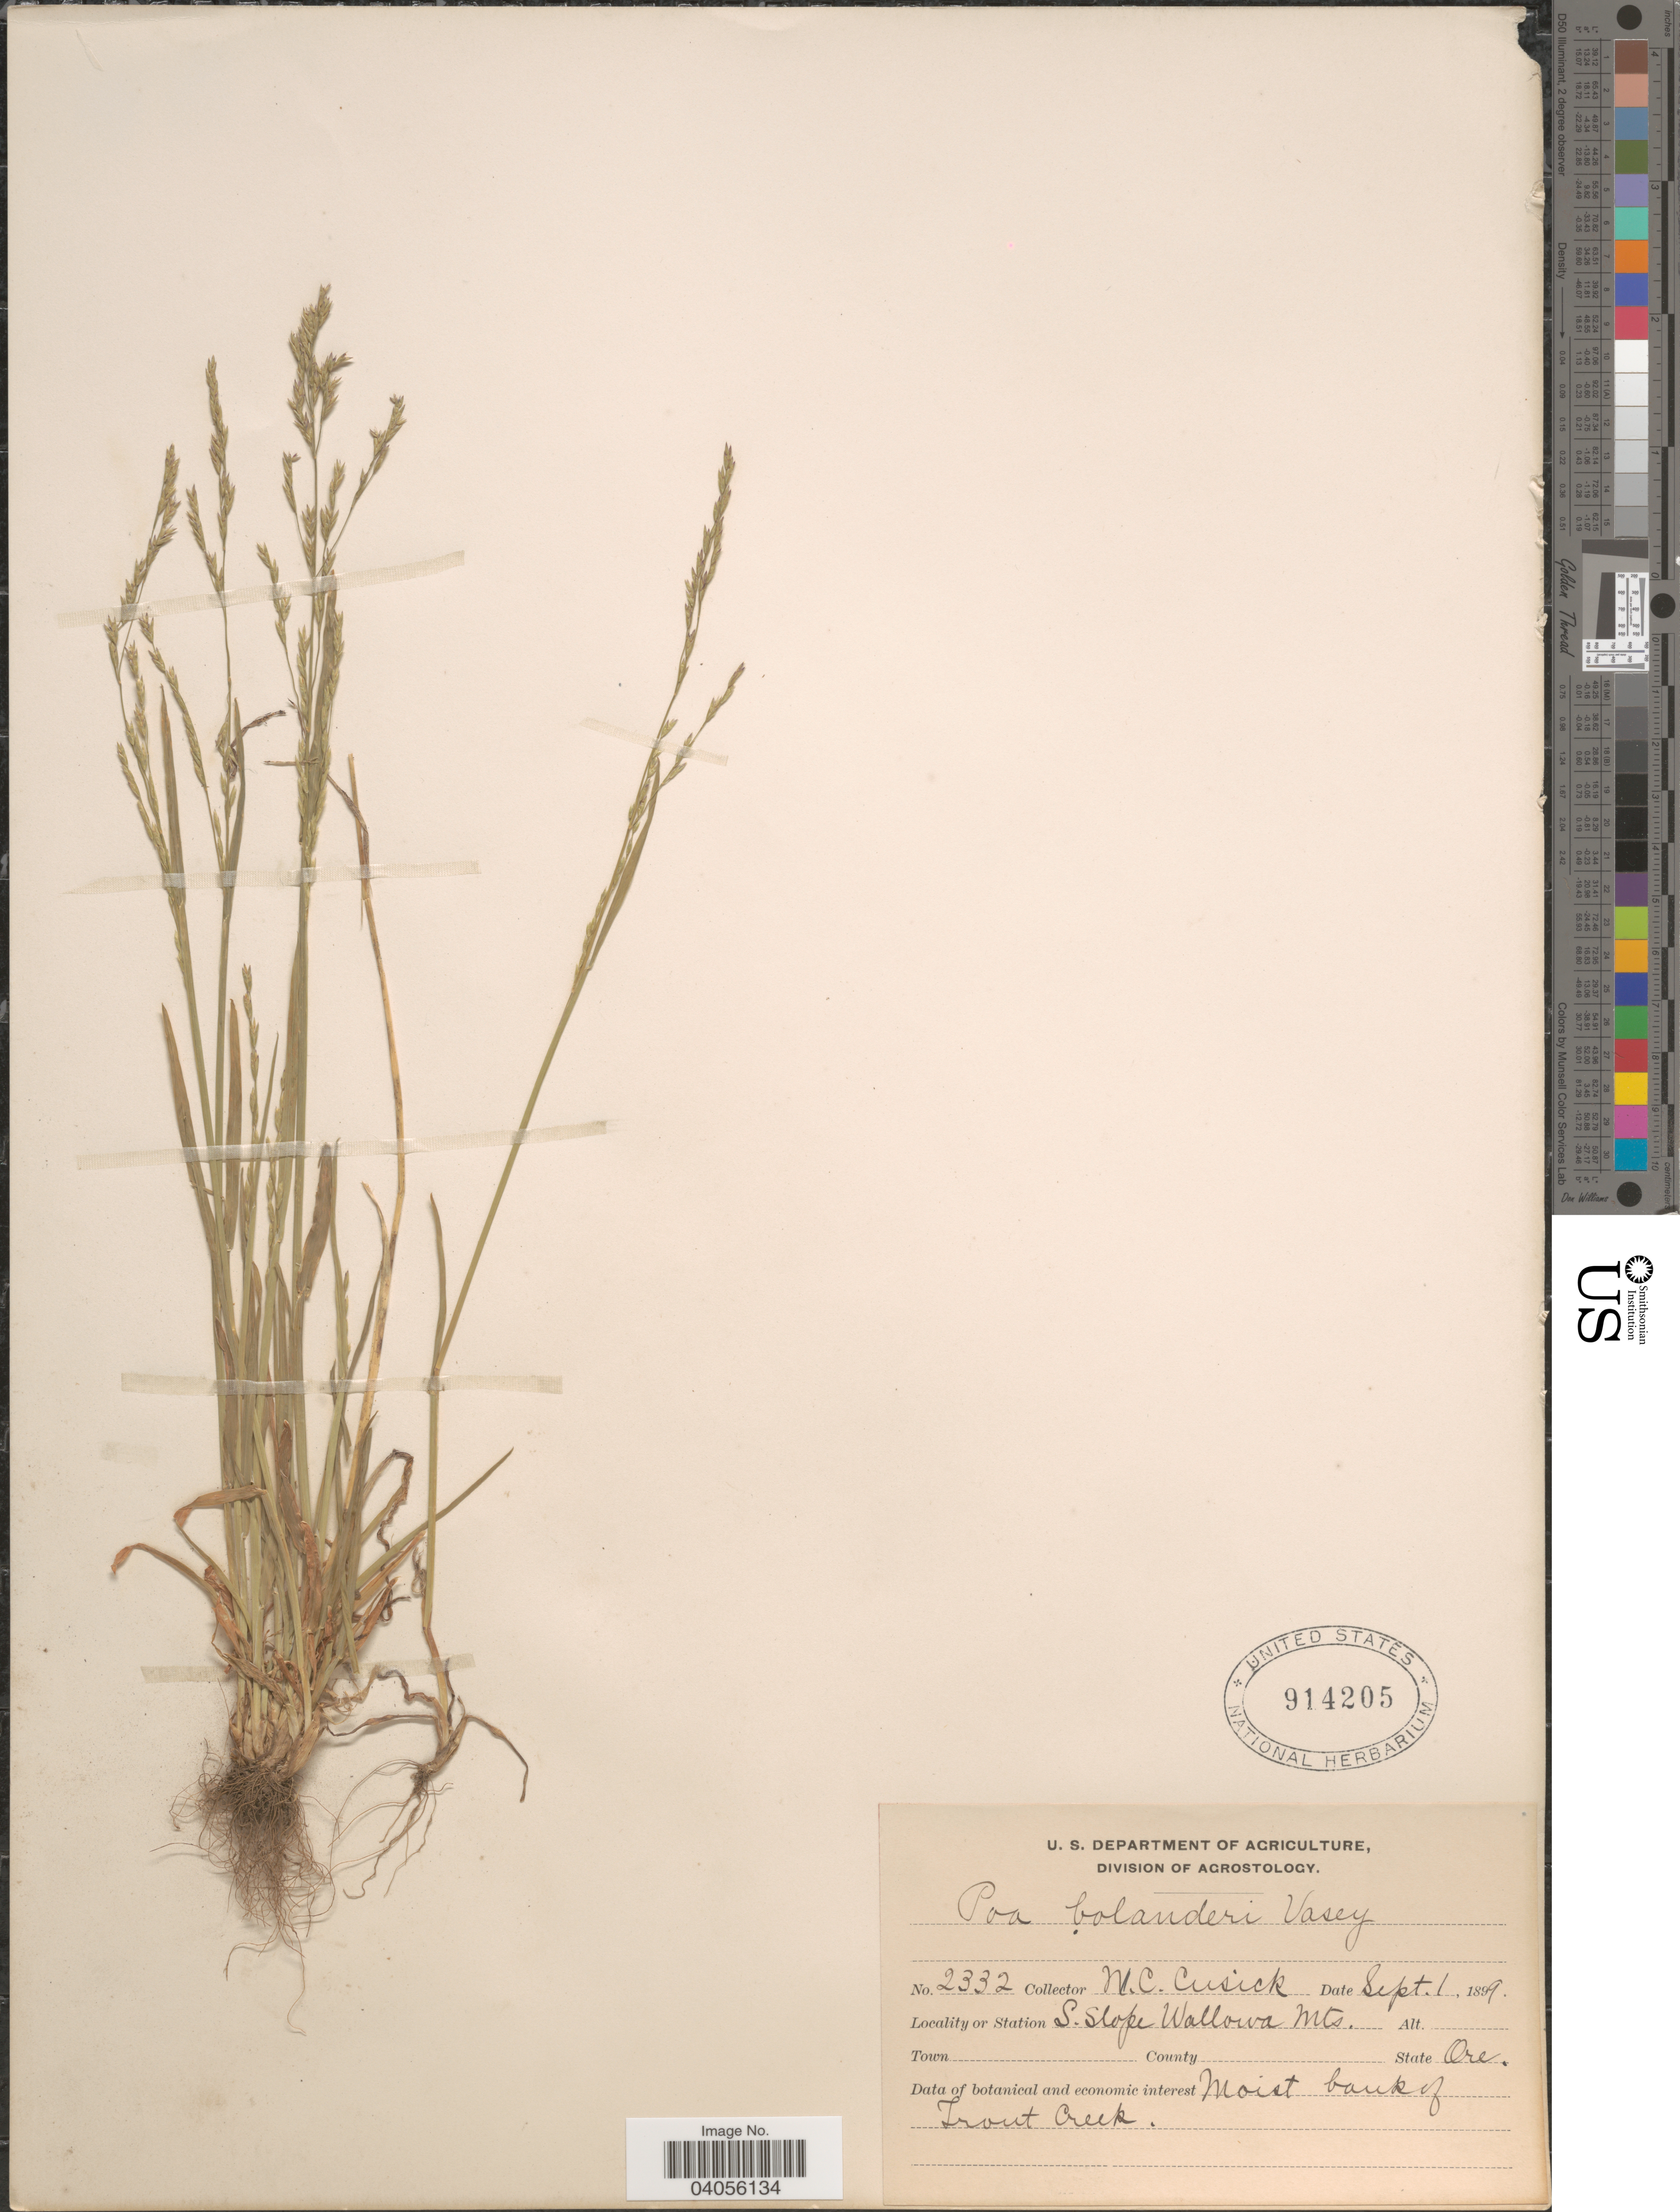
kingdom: Plantae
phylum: Tracheophyta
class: Liliopsida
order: Poales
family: Poaceae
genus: Poa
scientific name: Poa bolanderi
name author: Vasey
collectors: W. C. Cusick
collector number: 2332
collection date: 1899-09-01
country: United States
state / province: Oregon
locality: Station S. Slope Wallowa Mts. Moist bank of Trount Creek.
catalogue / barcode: US 914205